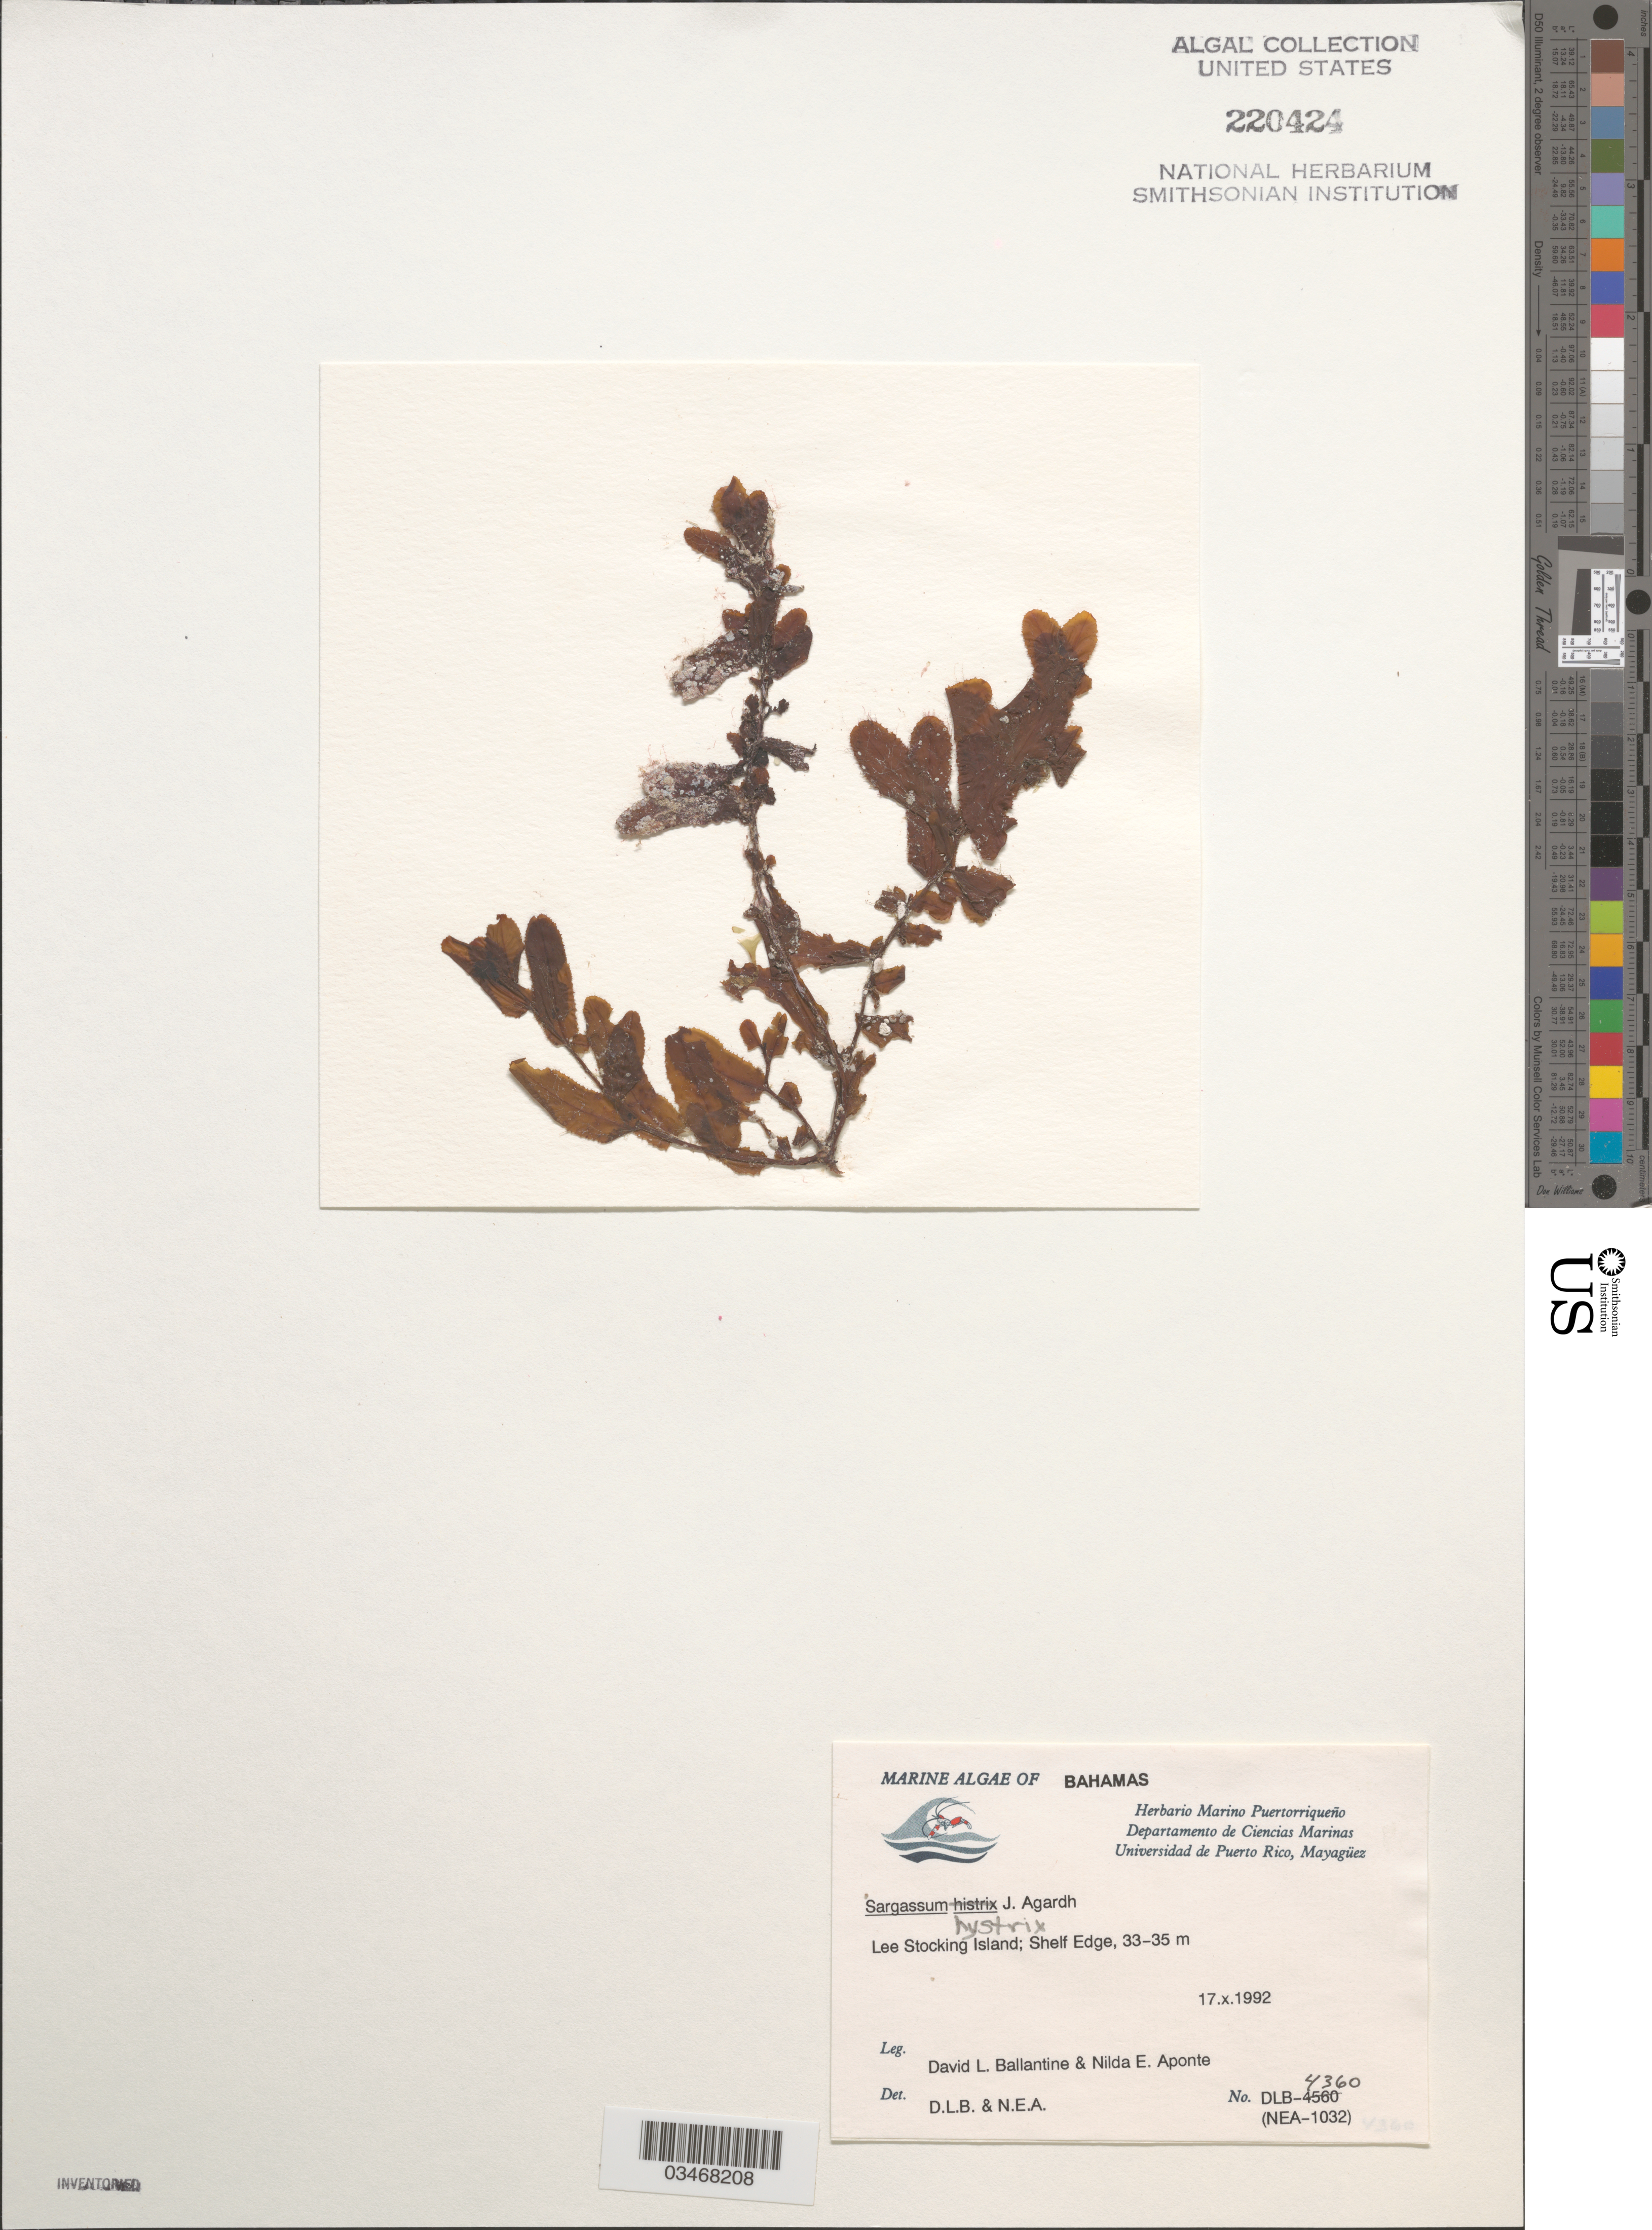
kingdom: Chromista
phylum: Ochrophyta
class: Phaeophyceae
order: Fucales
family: Sargassaceae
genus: Sargassum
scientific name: Sargassum hystrix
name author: J. Agardh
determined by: Ballantine, D. L.; Aponte, N. E.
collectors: D.L. Ballantine & N. E. Aponte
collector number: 4360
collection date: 1992-10-17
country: Bahamas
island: Lee Stocking Island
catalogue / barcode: US 220424